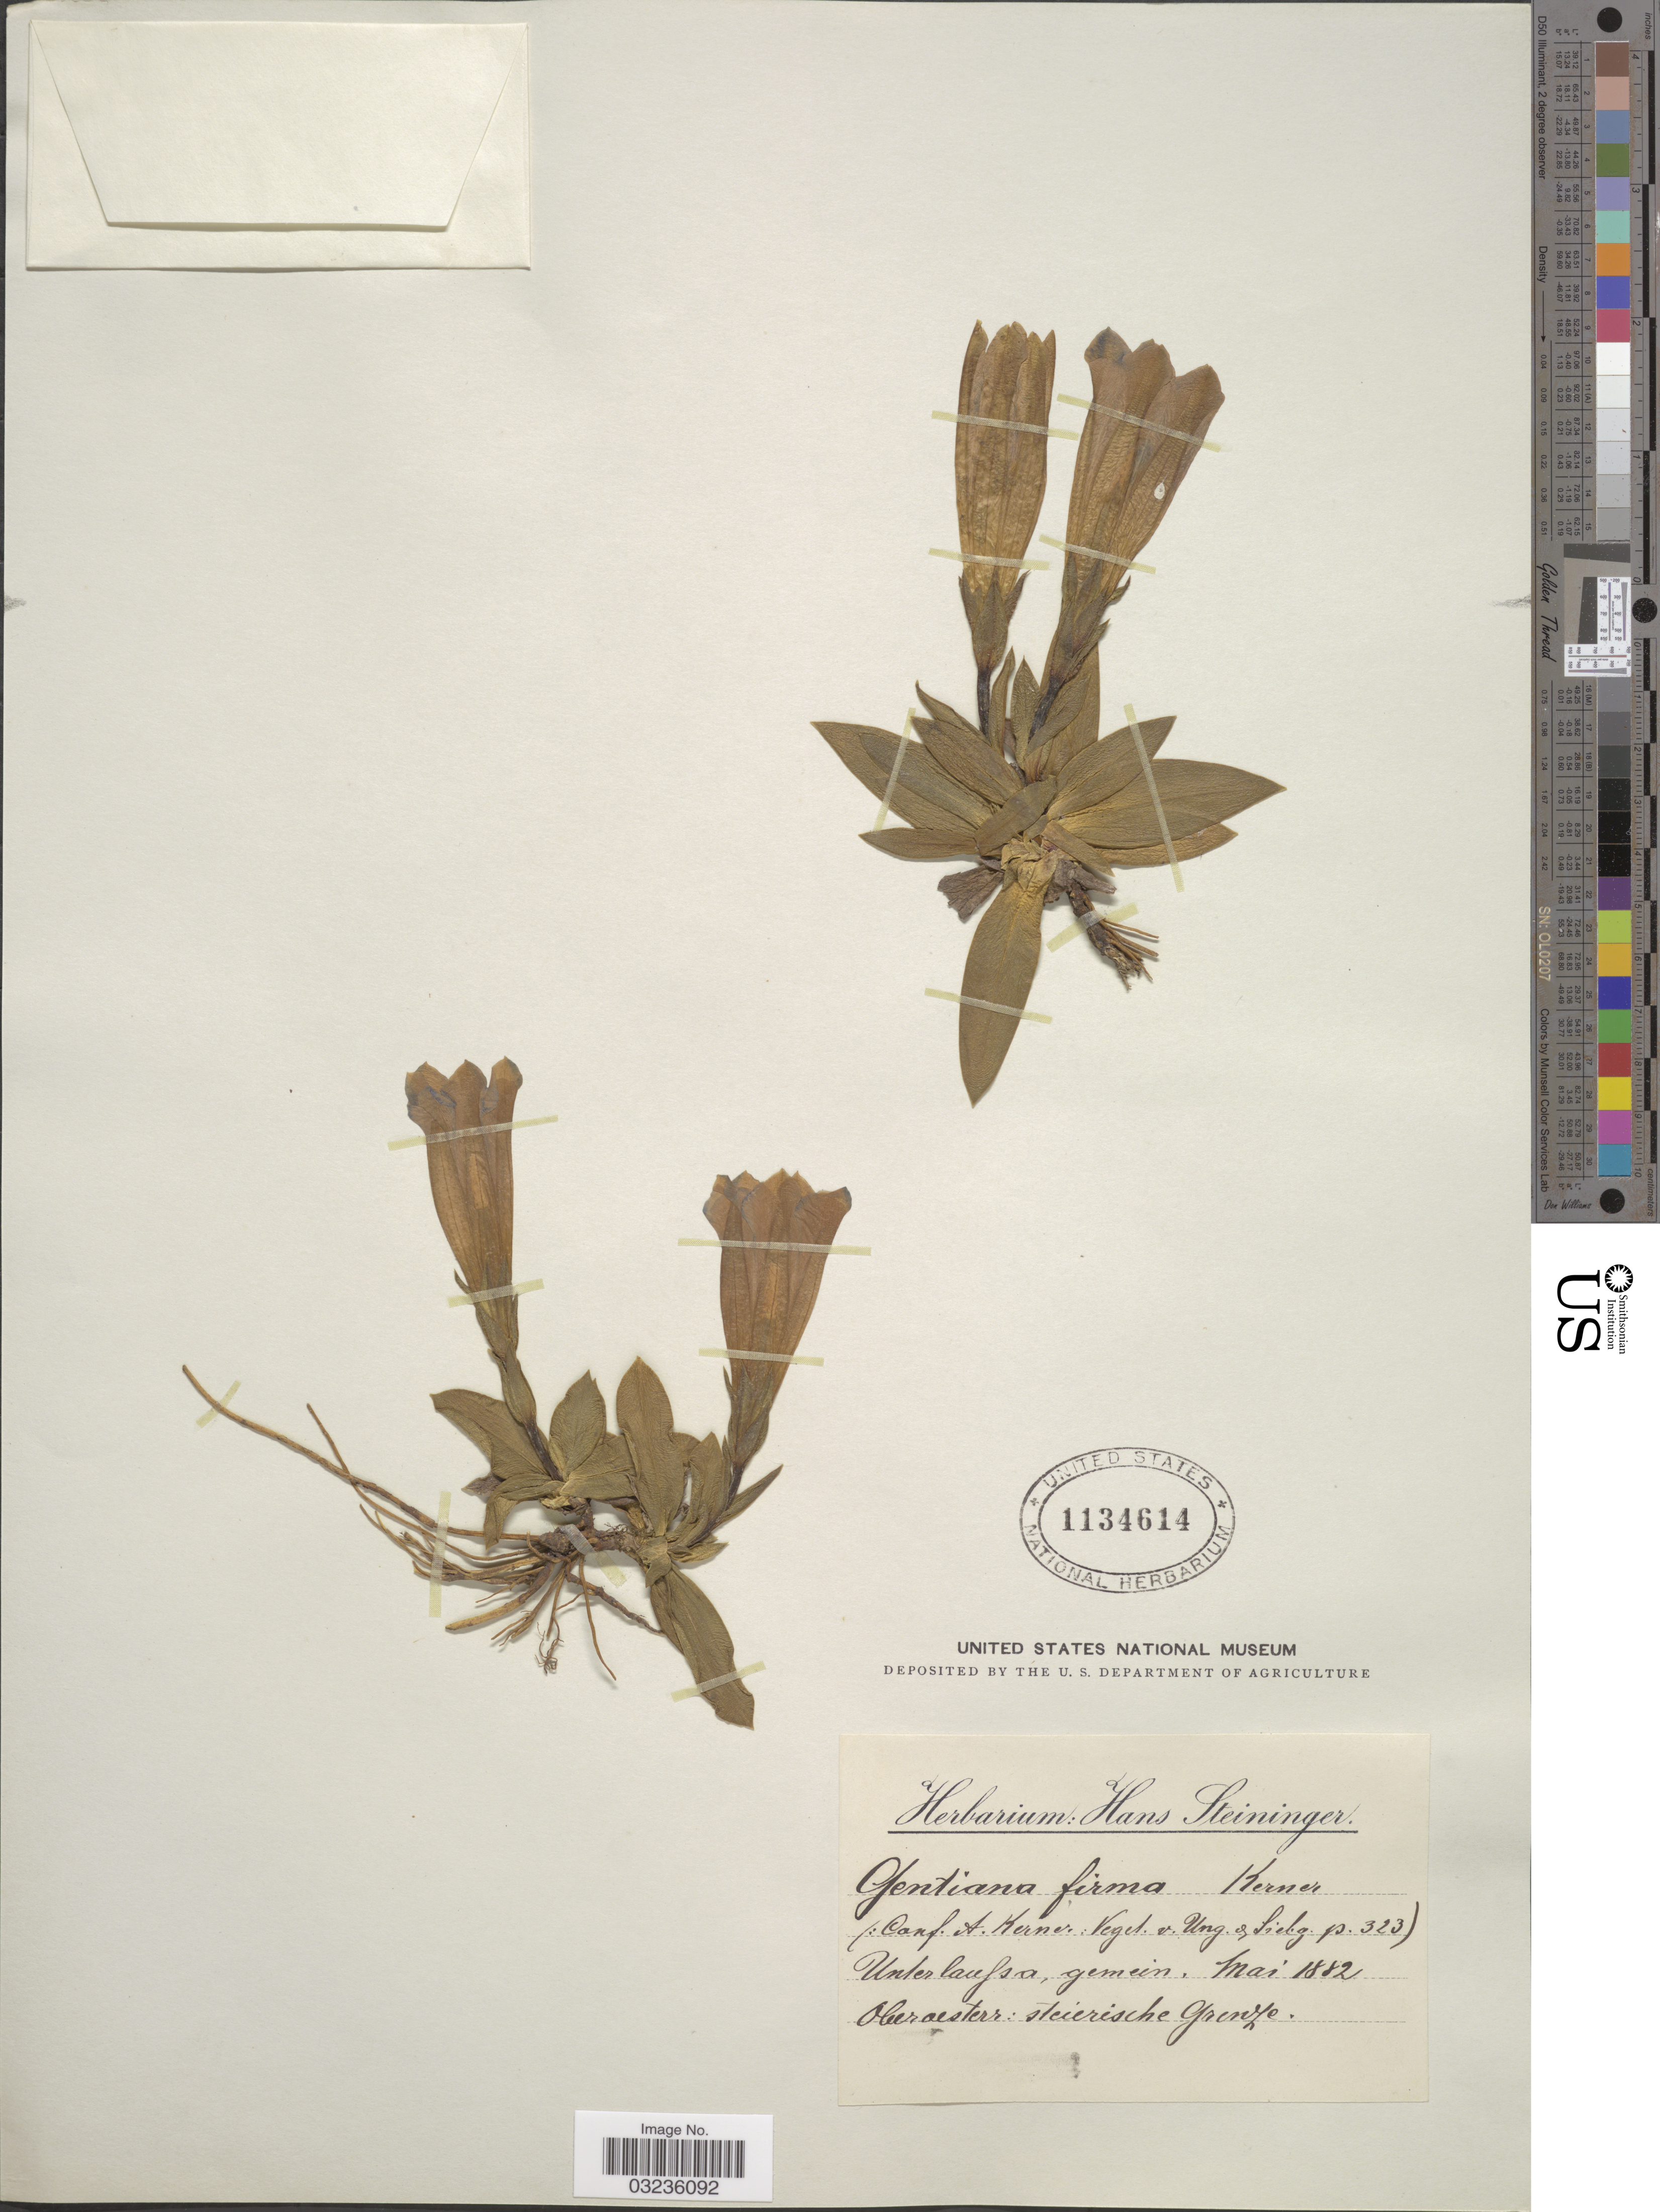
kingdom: Plantae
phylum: Tracheophyta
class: Magnoliopsida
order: Gentianales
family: Gentianaceae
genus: Gentiana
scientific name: Gentiana firma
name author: A. Kern.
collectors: ex herb. Hans Steininger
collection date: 1882-05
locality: Unter laufsa, gemein, Meeraester [interpreted]: steierische Grenze.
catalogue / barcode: US 1134614